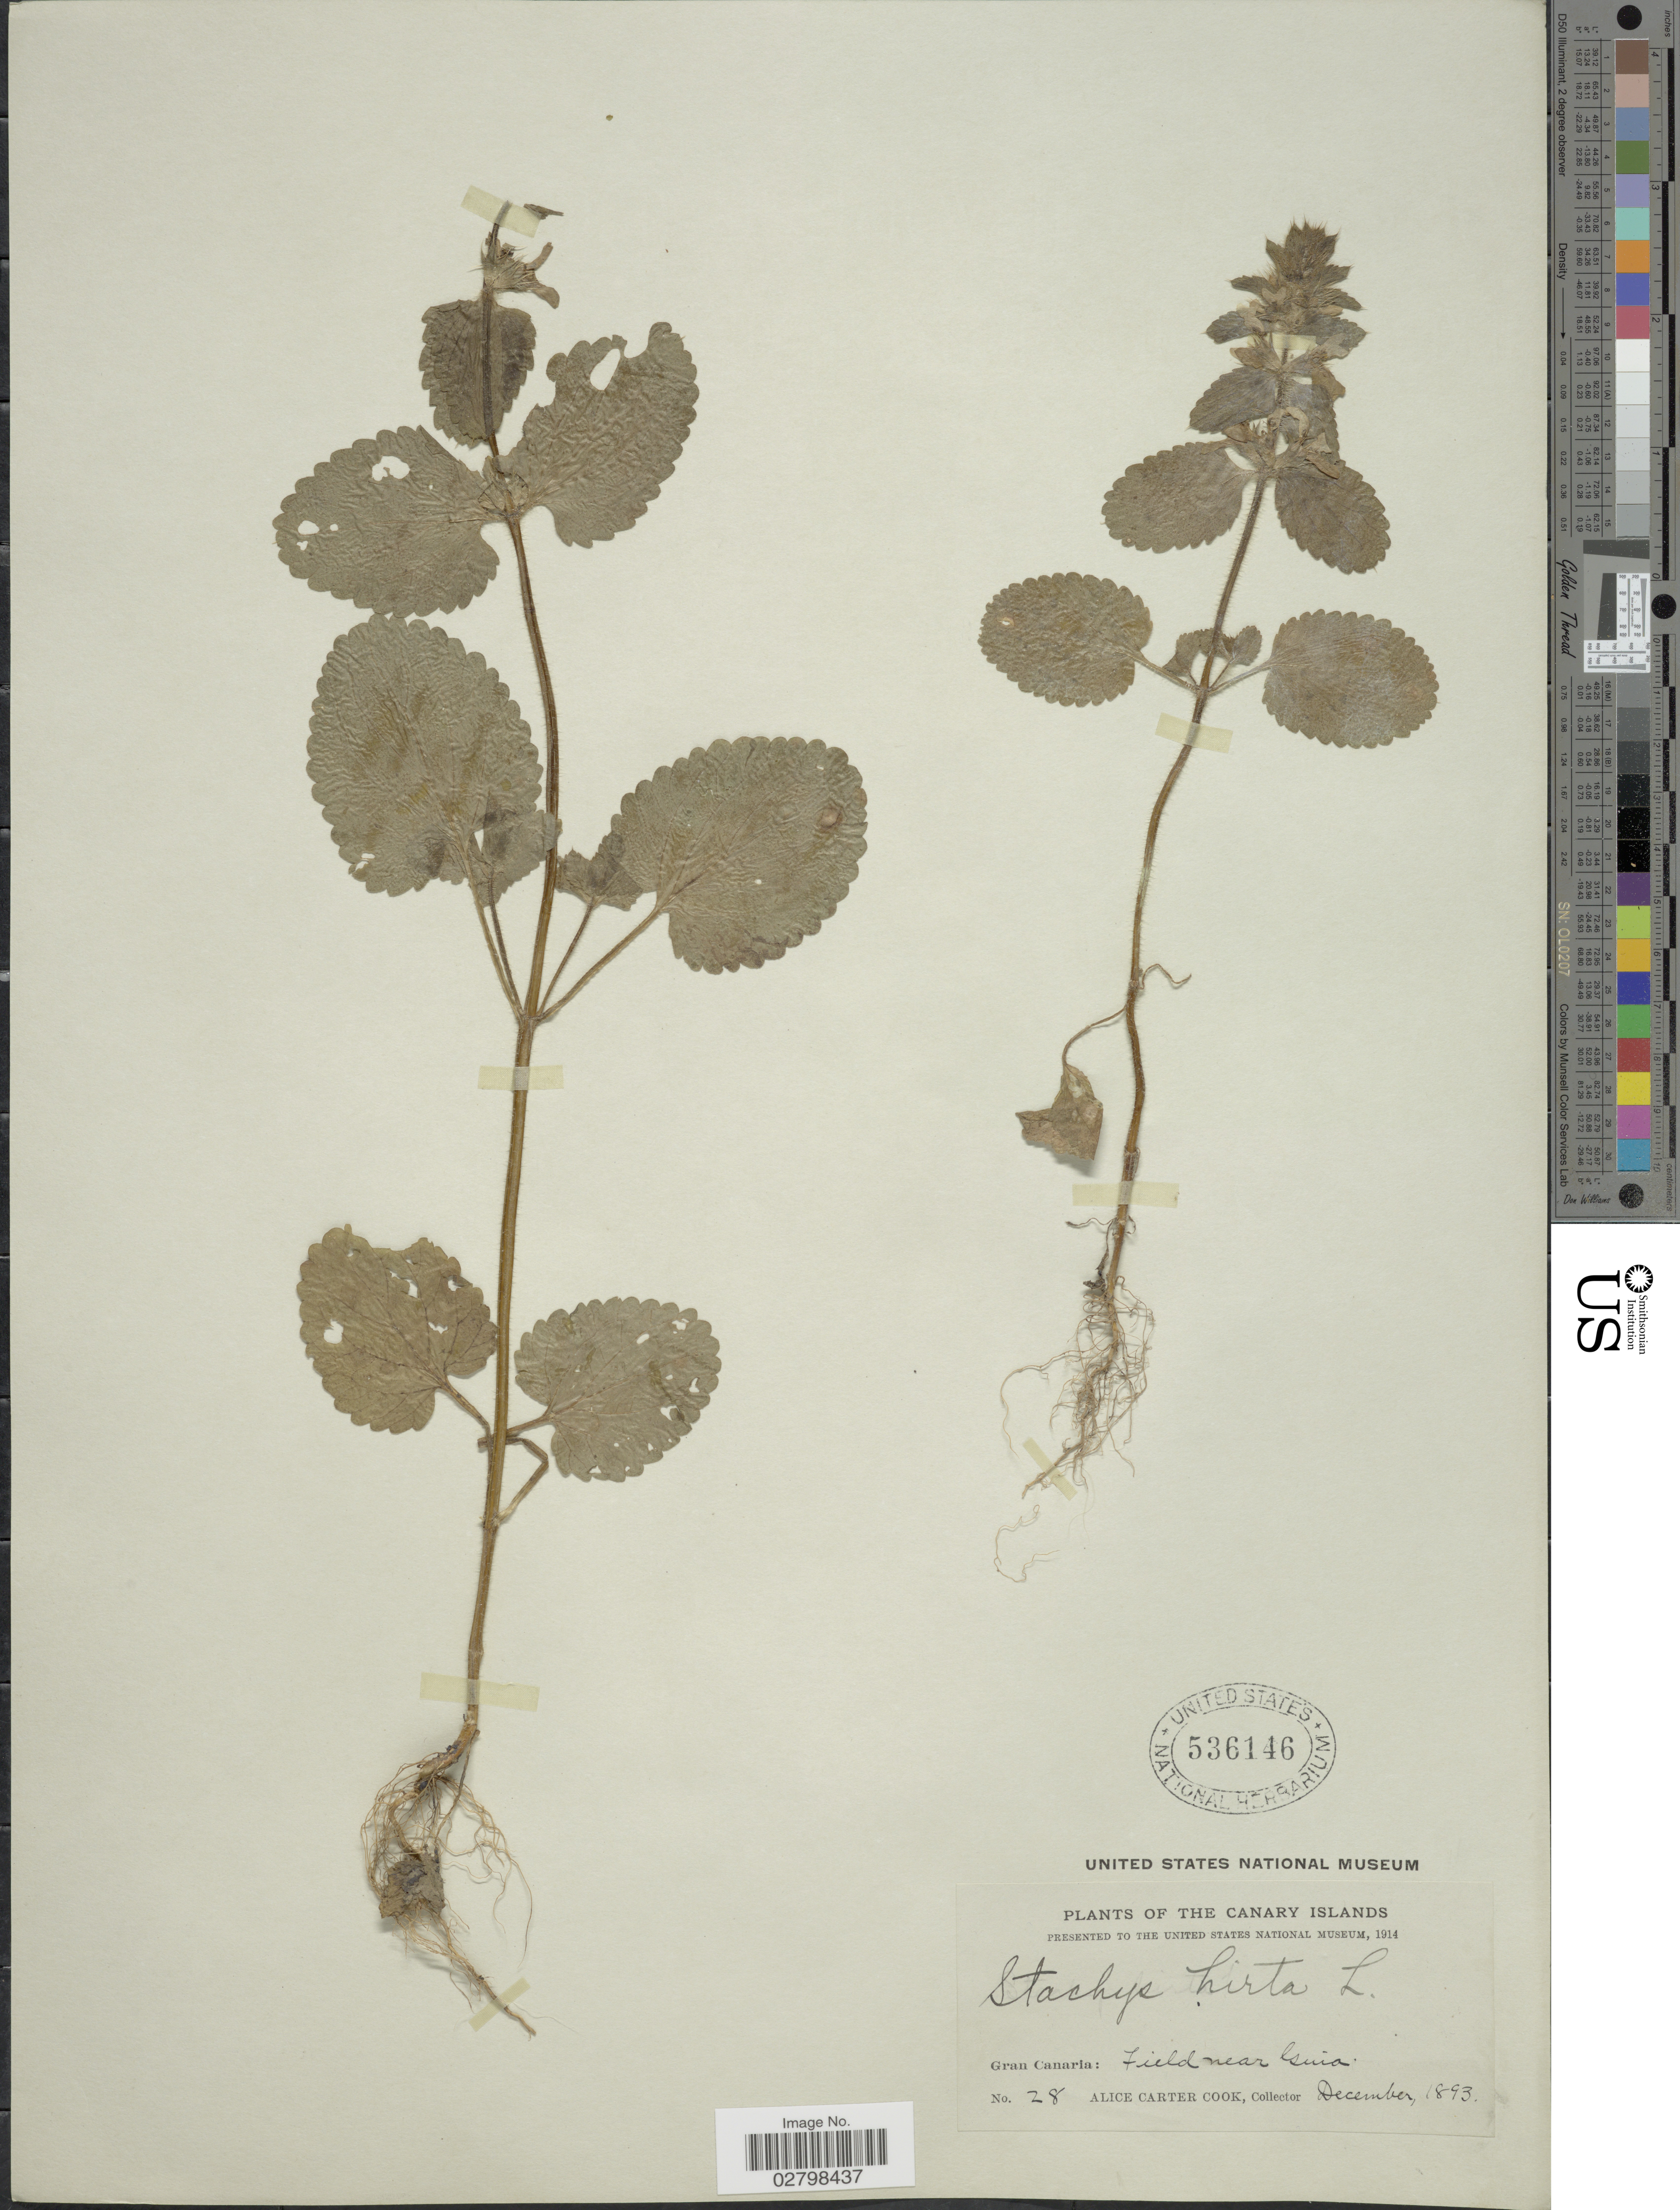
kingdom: Plantae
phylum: Tracheophyta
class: Magnoliopsida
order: Lamiales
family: Lamiaceae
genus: Stachys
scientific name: Stachys hirta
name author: L.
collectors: Alice C. Cook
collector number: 28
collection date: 1893-12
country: Spain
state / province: Canarias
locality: Canary Islands. Gran Canaria: Field near Guia.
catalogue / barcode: US 536146